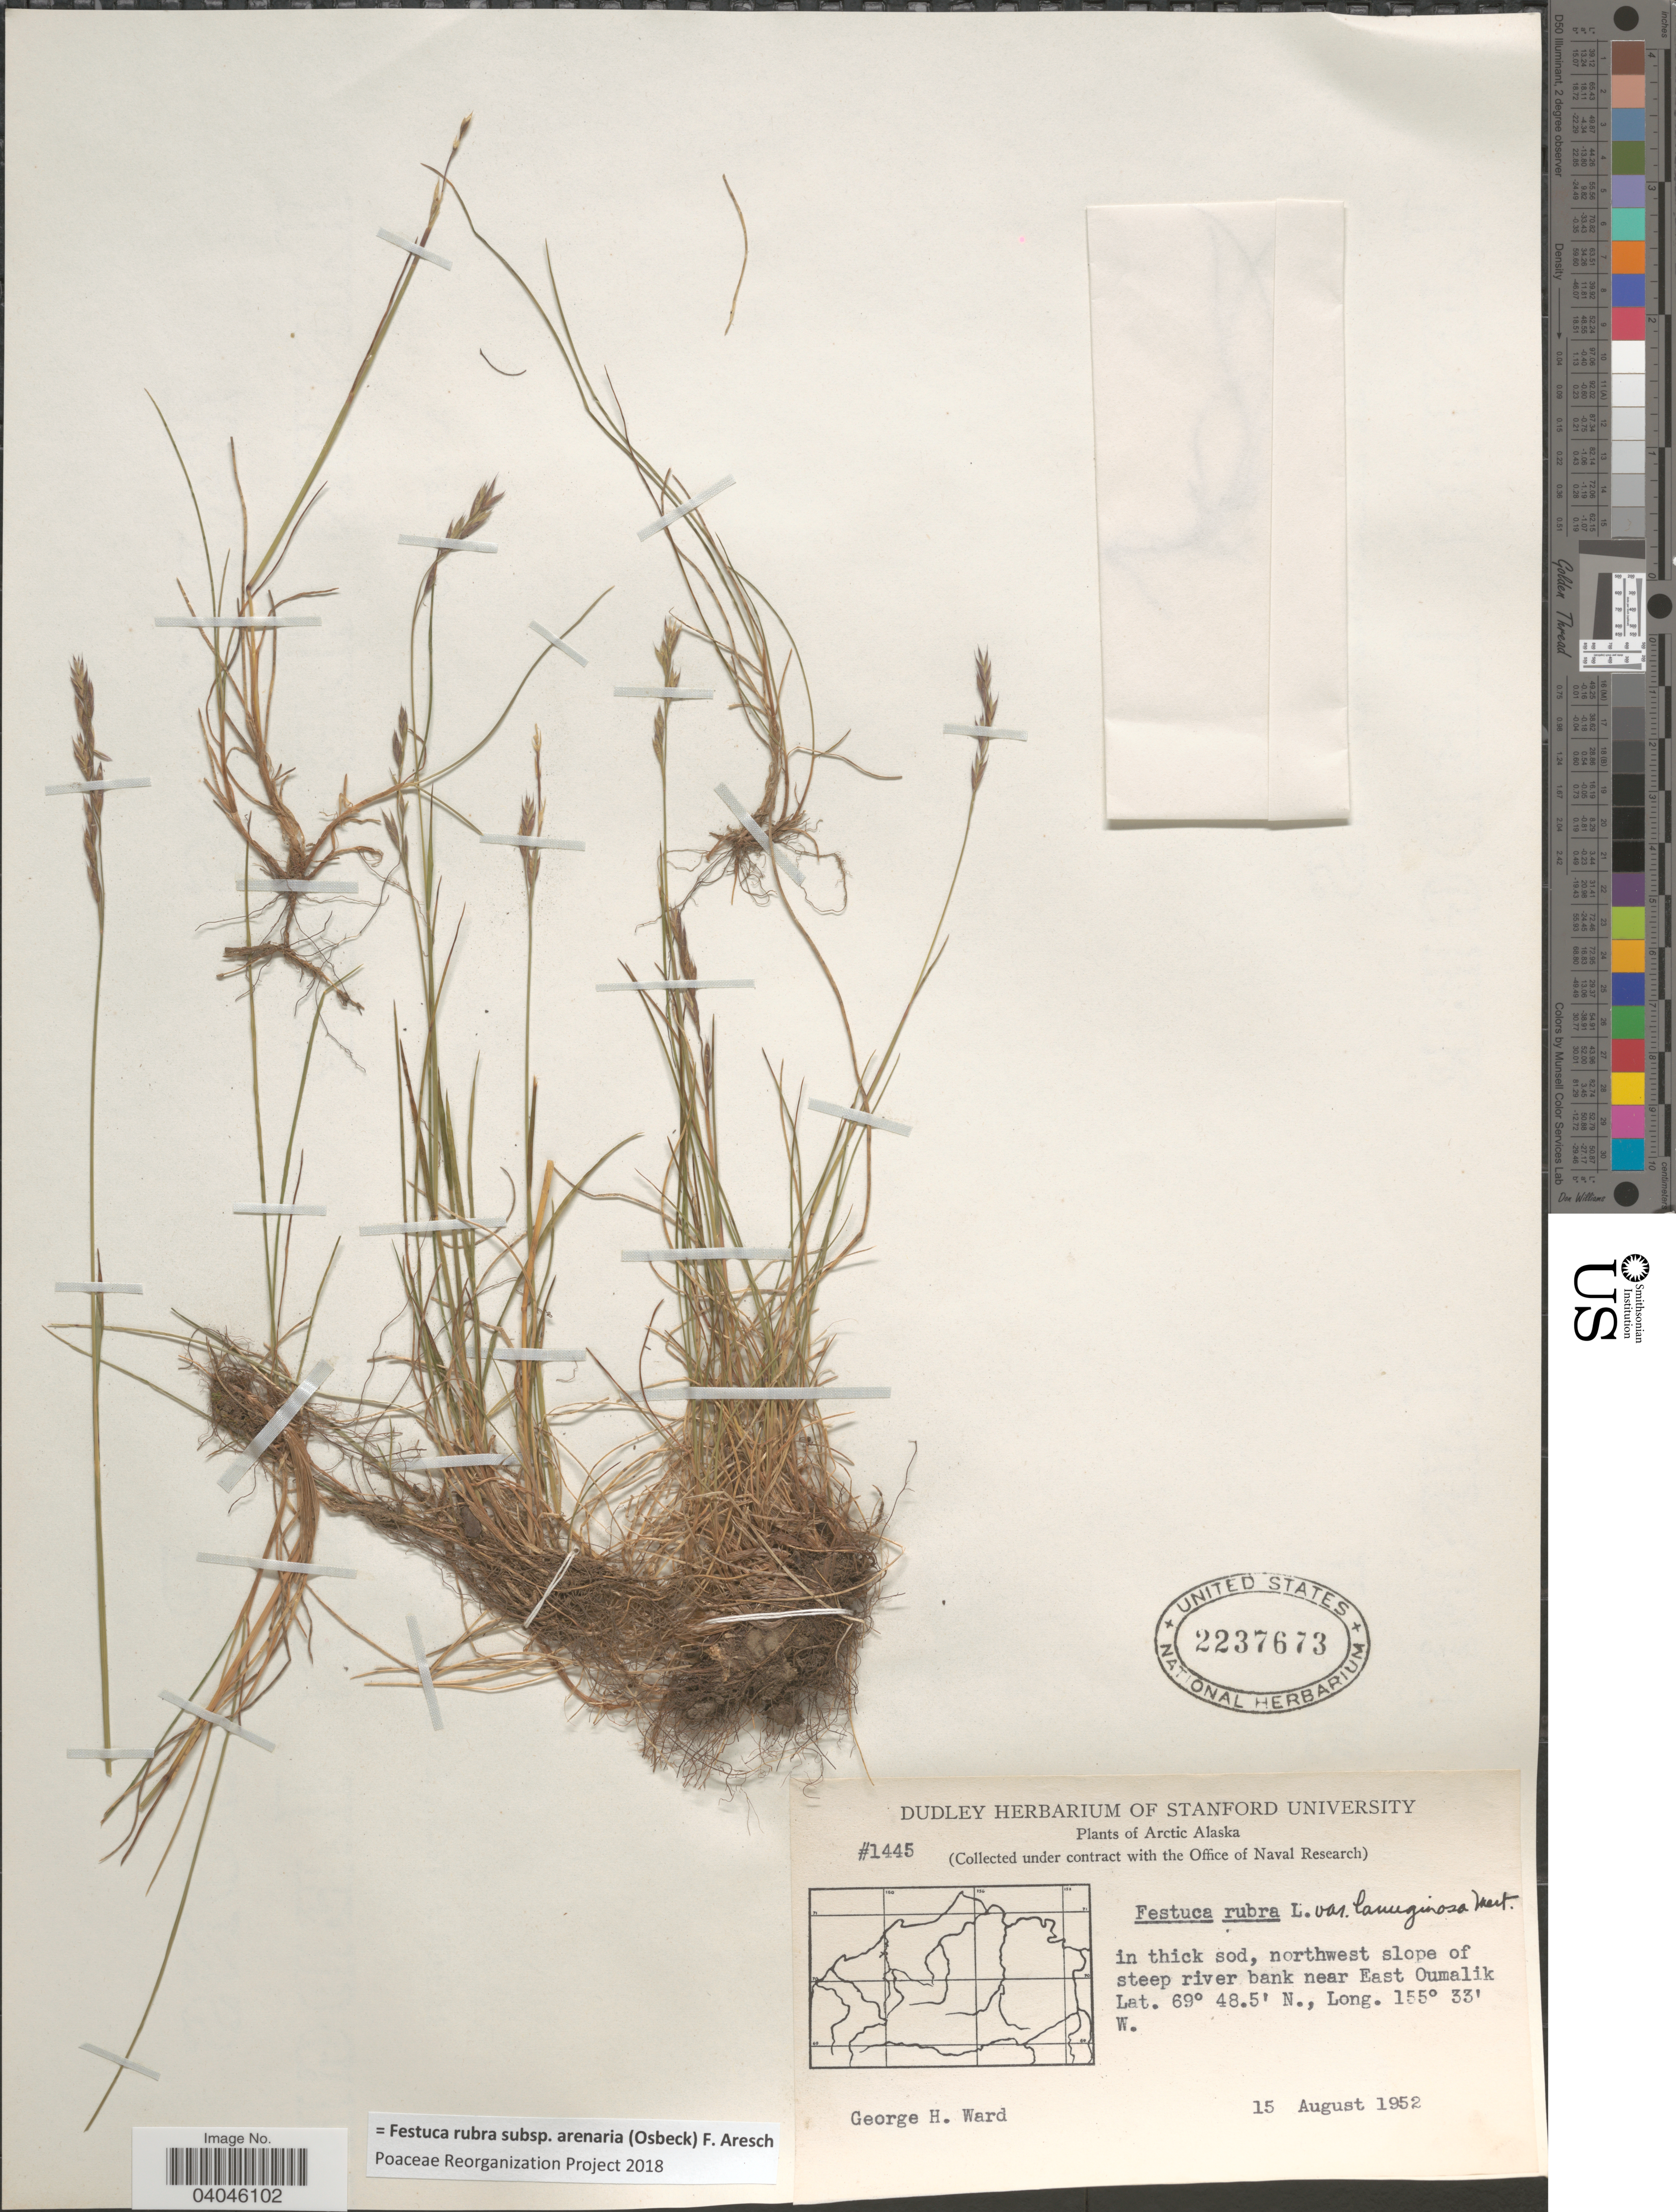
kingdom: Plantae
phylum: Tracheophyta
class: Liliopsida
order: Poales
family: Poaceae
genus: Festuca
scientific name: Festuca rubra subsp. arenaria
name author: (Osbeck) F. Aresch.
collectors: G. H. Ward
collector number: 1445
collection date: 1952-08-15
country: United States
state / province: Alaska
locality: Arctic Alaska. In thick sod, northwest slope of steep river bank near East Oumalik.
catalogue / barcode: US 2237673